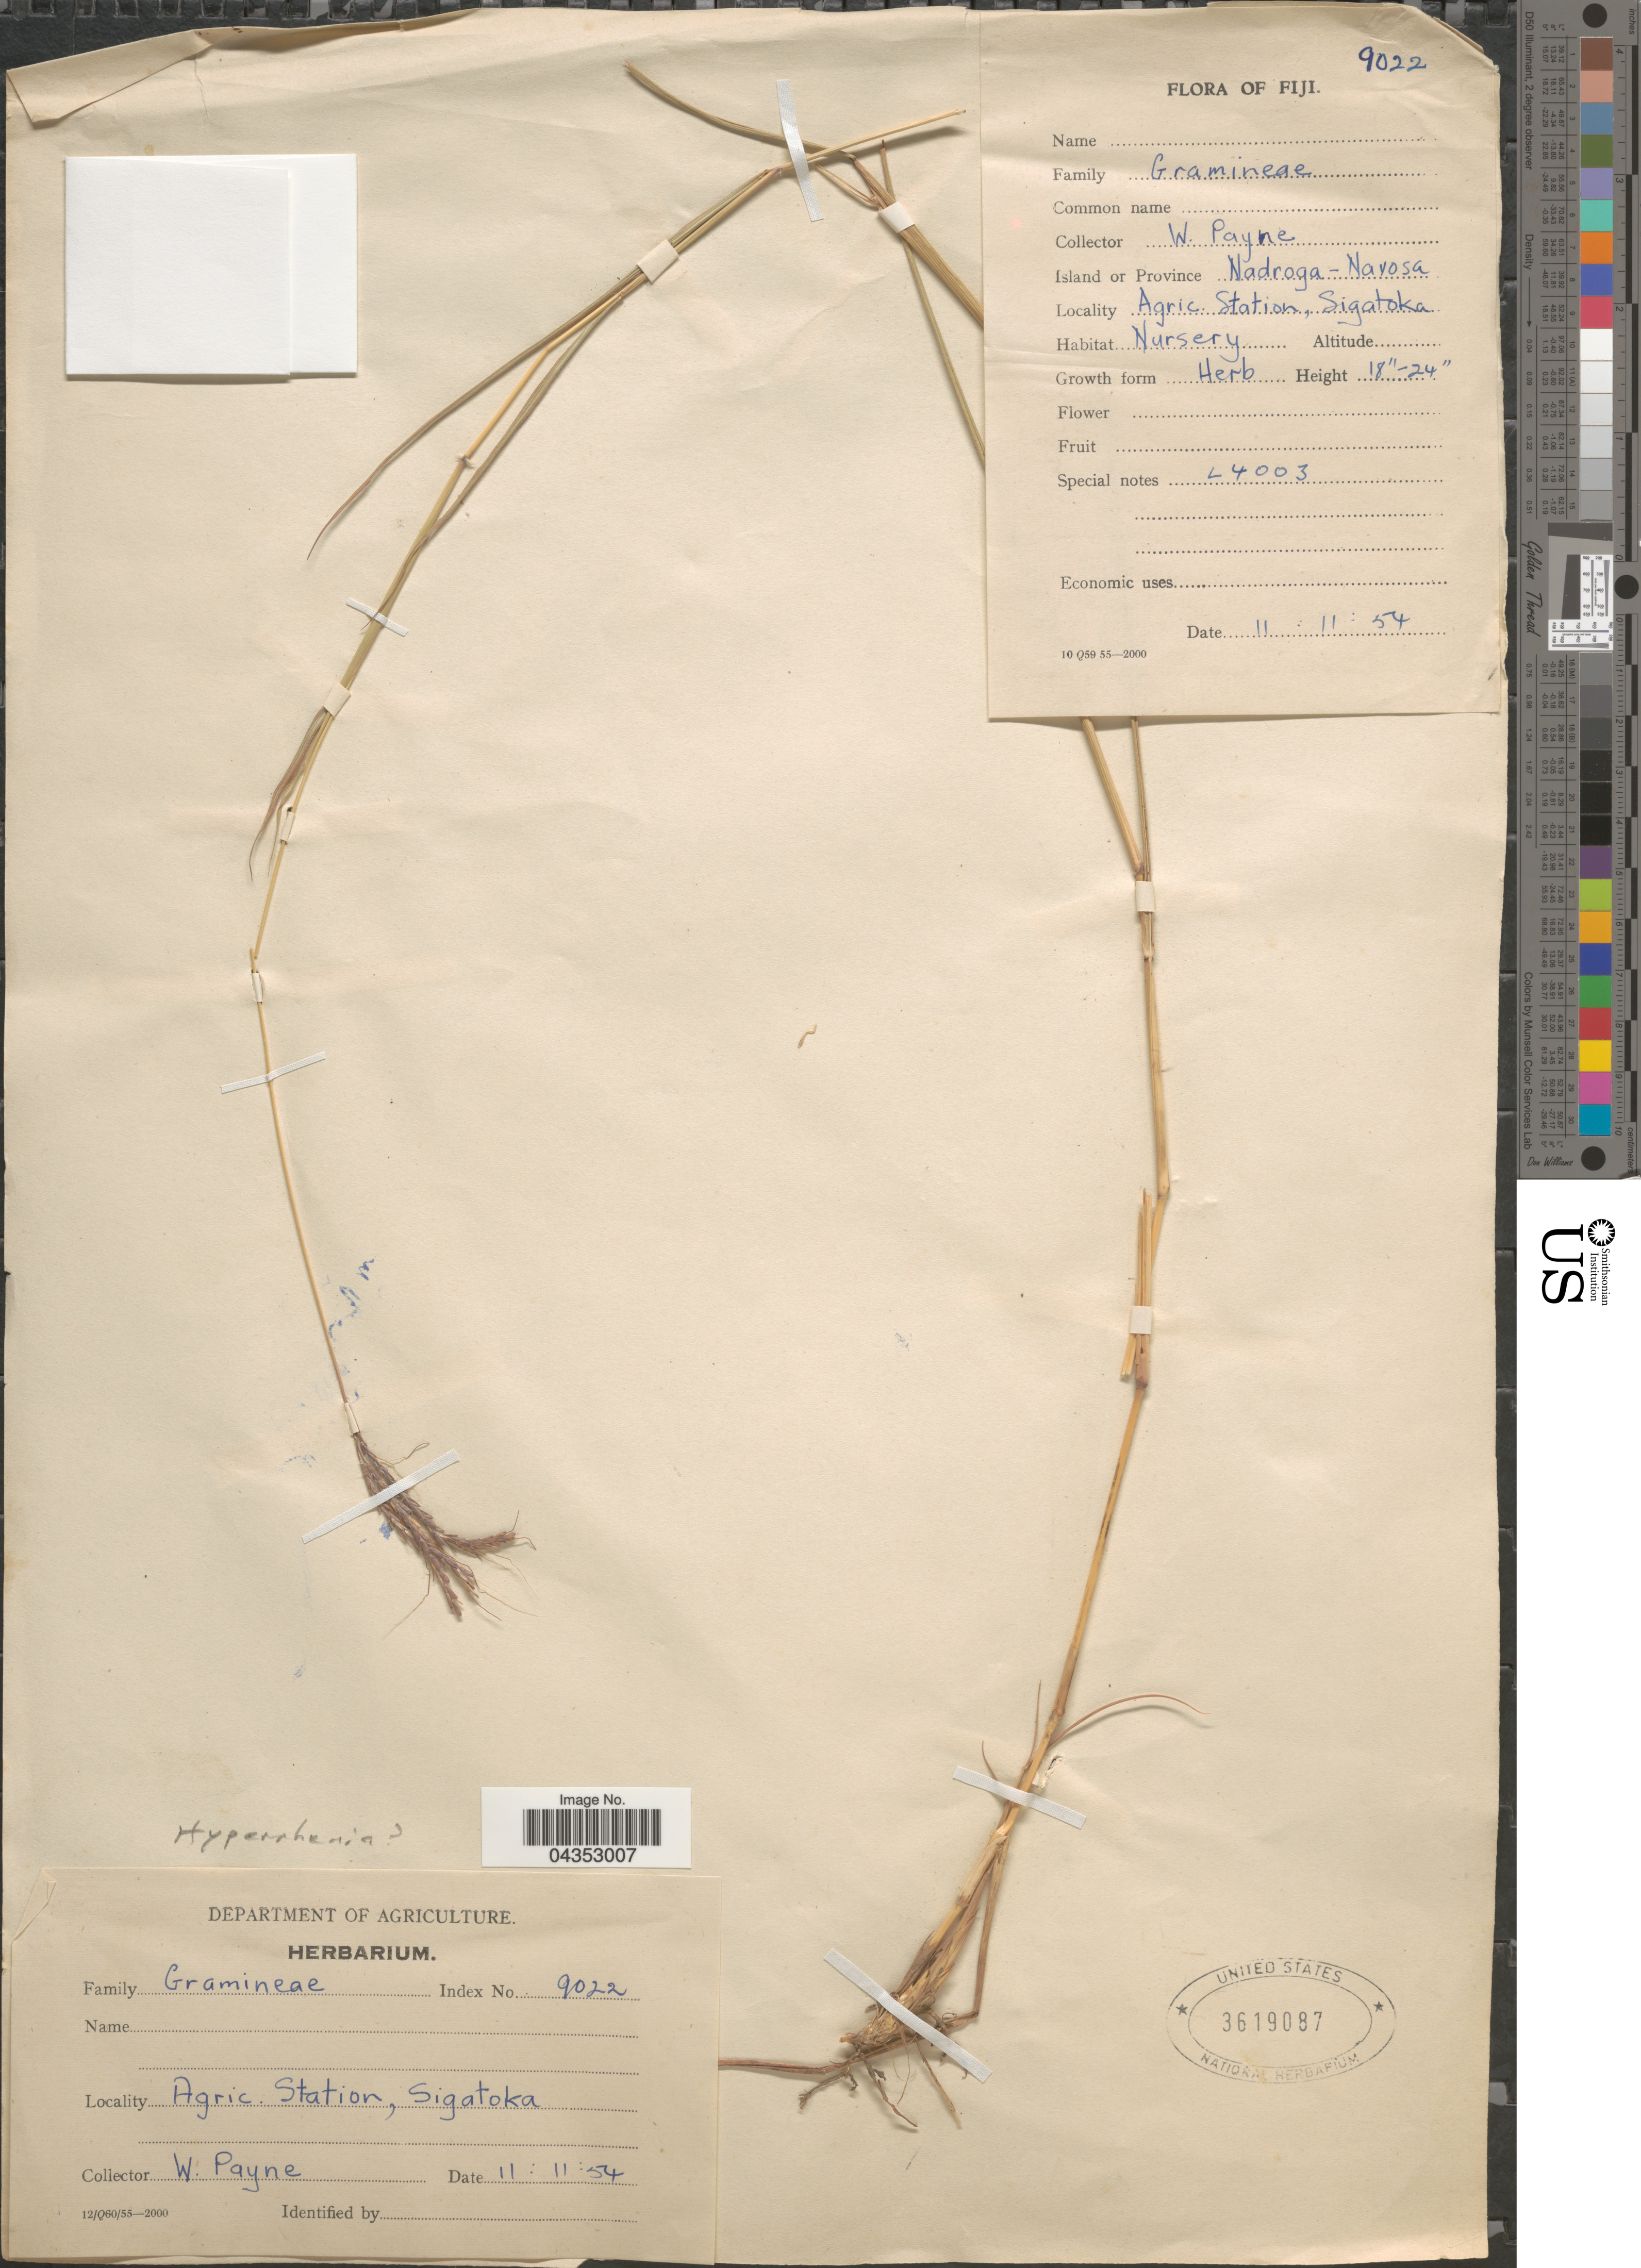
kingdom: Plantae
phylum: Tracheophyta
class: Liliopsida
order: Poales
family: Poaceae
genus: Hyparrhenia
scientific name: Hyparrhenia sp.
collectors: W. Payne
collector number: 9022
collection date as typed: Transcribed d/m/y: 11/11/54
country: Fiji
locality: Nadroga-Navosa. Agric. Station, Sigatoka.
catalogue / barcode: US 3619087